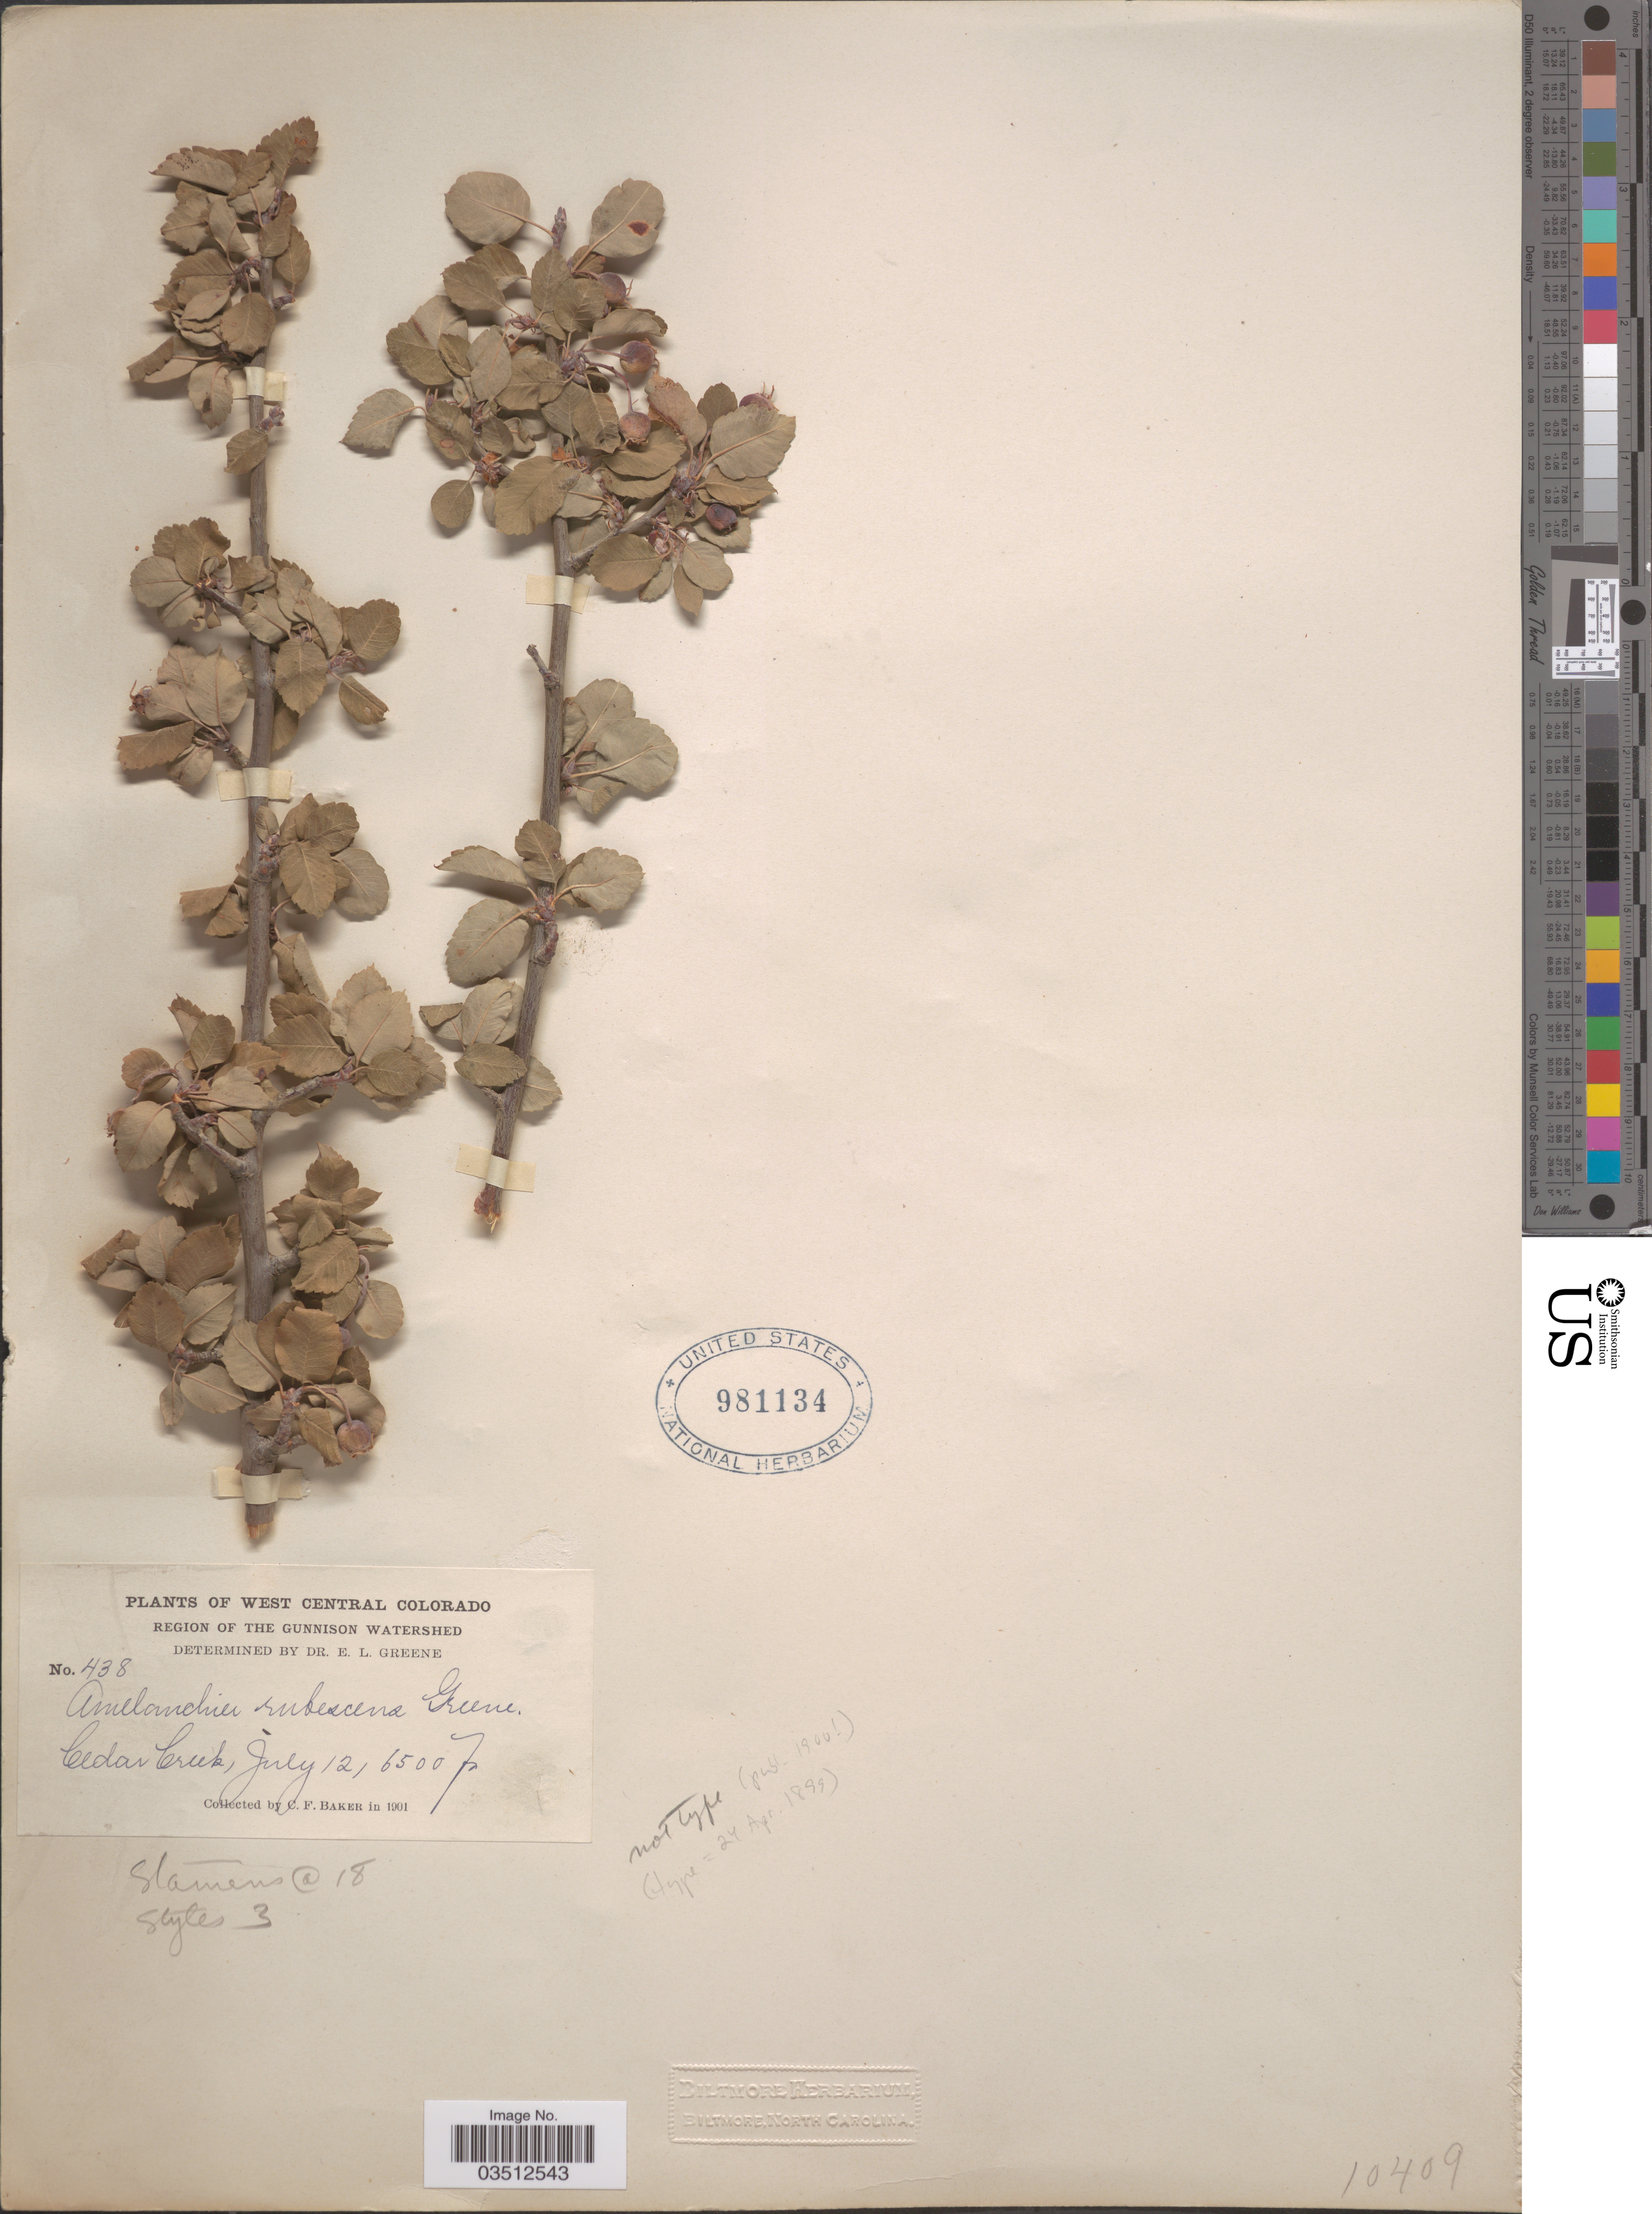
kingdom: Plantae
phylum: Tracheophyta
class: Magnoliopsida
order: Rosales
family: Rosaceae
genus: Amelanchier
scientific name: Amelanchier rubescens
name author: Greene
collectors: C. F. Baker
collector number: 438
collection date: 1901-07-12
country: United States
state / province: Colorado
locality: West Central Colorado. Region of The Gunnison Watershed. Cedar Creek.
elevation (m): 1981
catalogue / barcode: US 981134